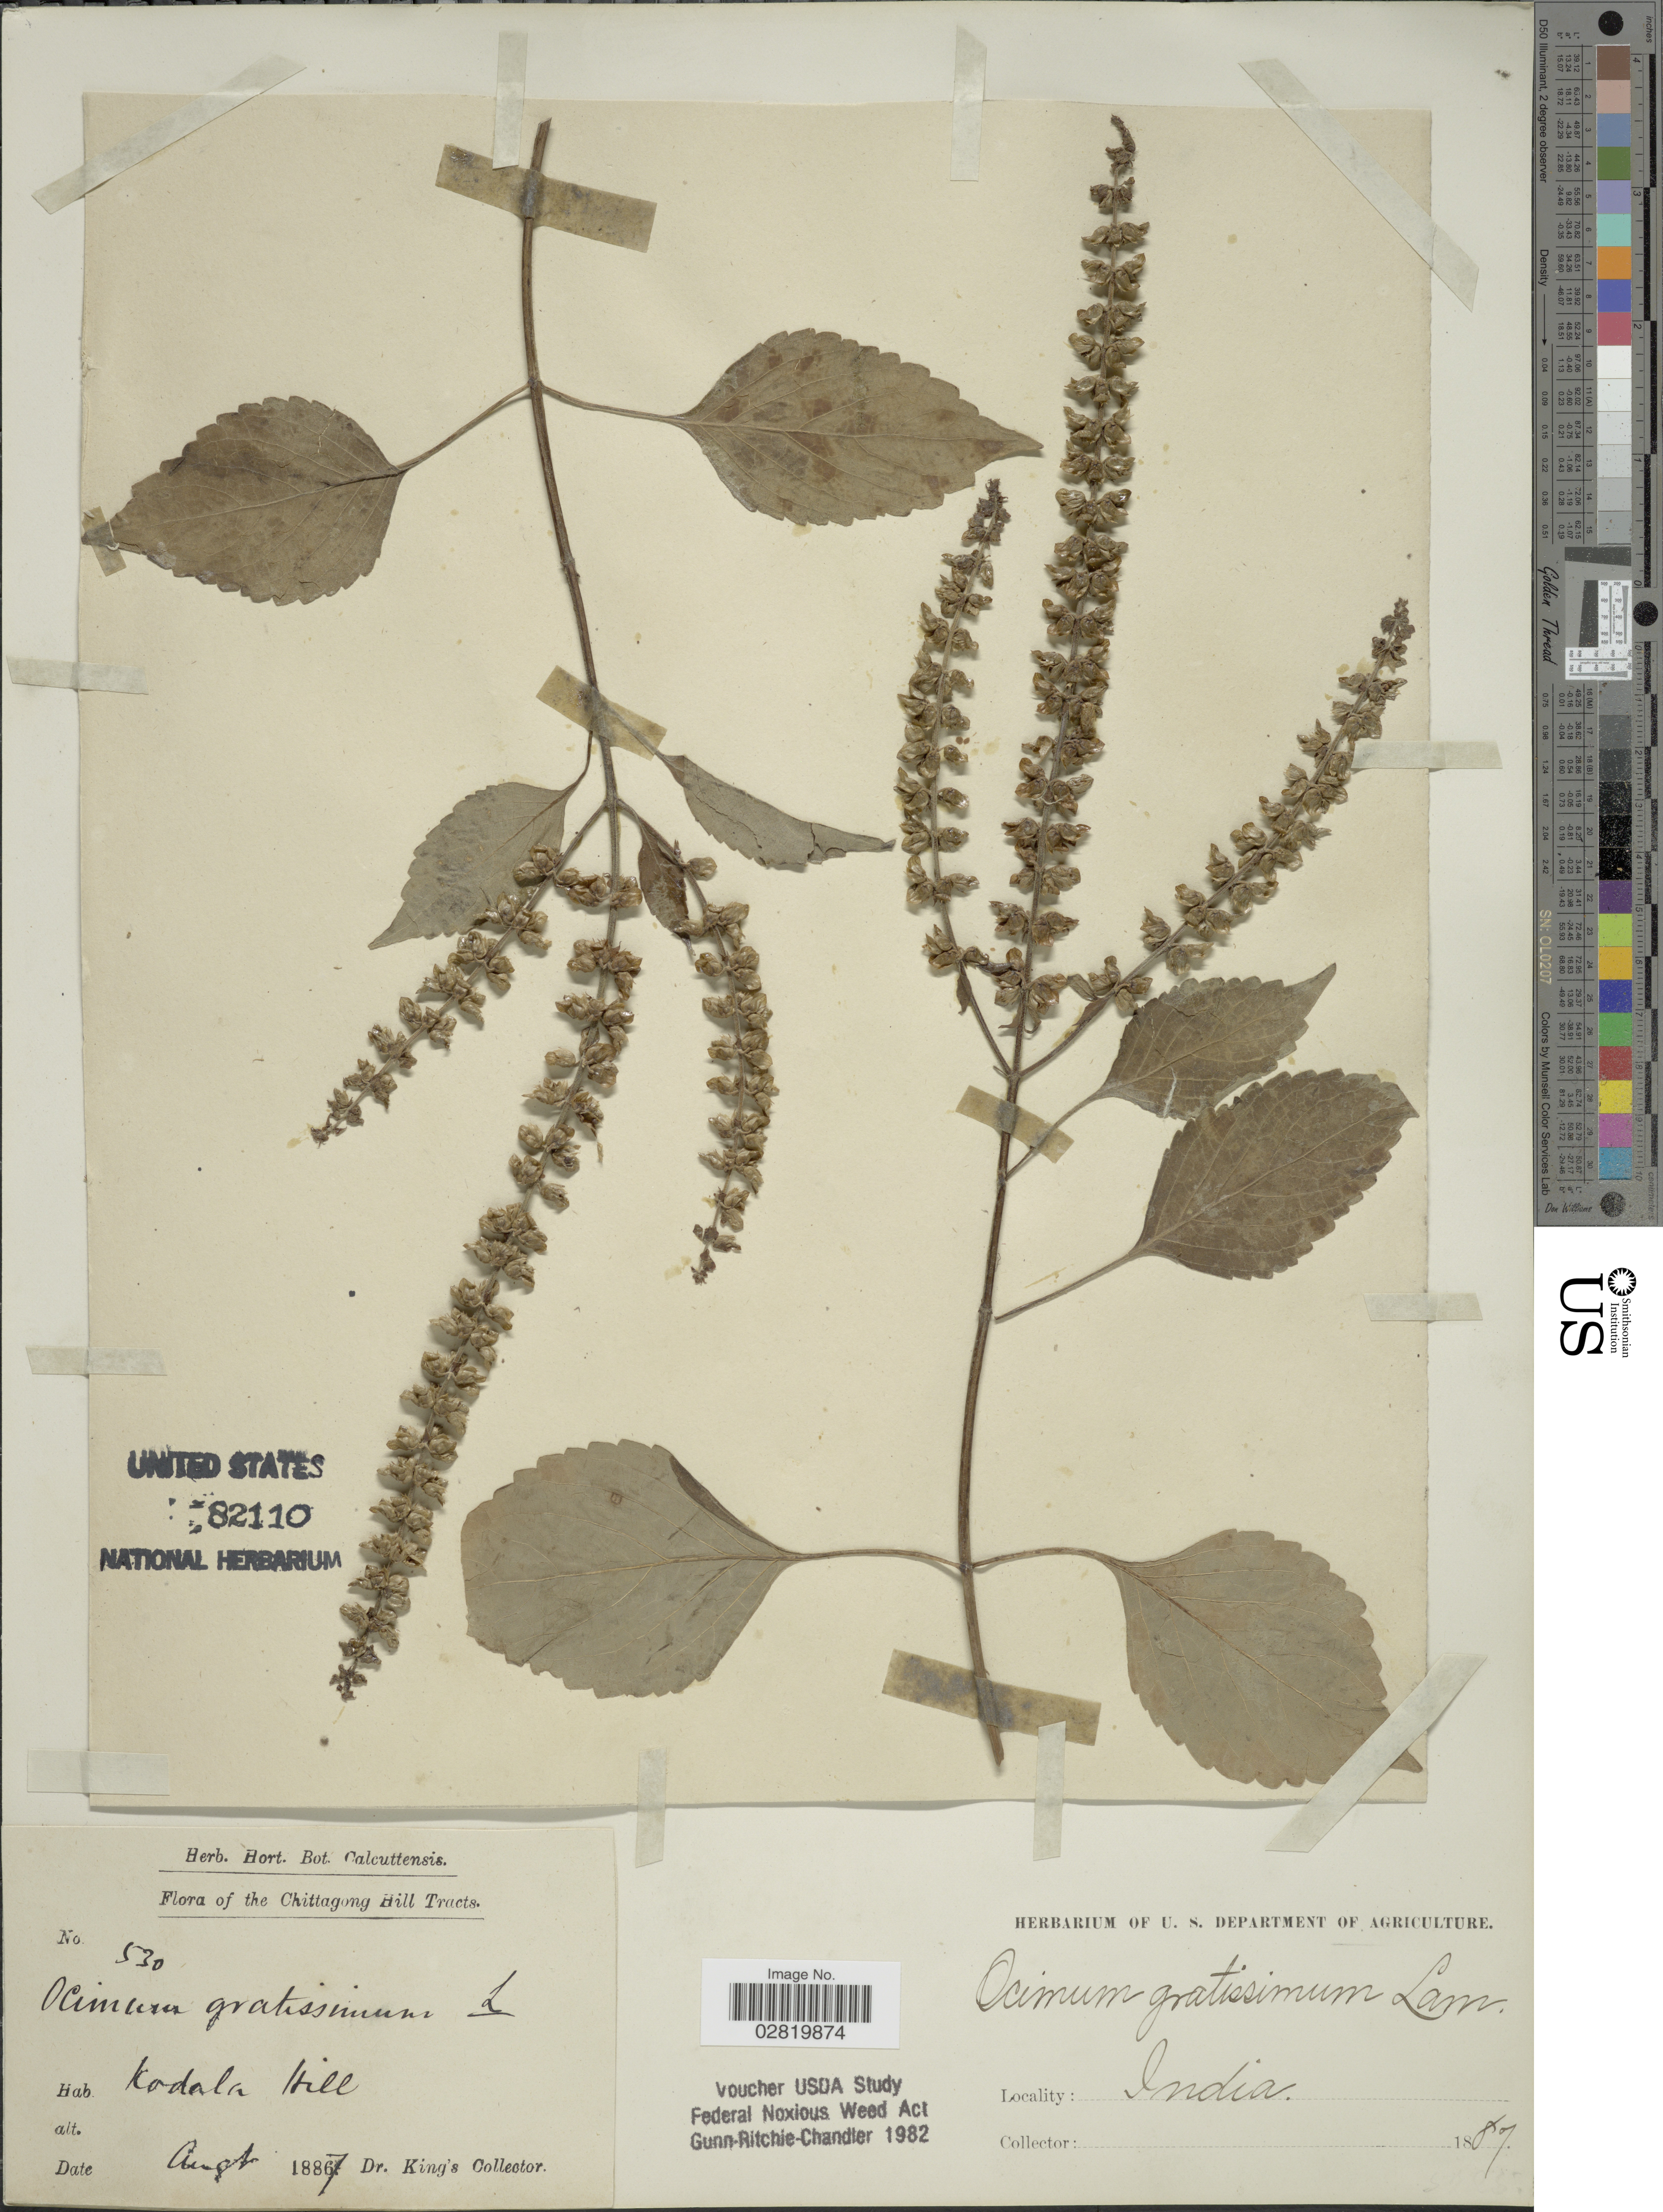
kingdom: Plantae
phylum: Tracheophyta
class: Magnoliopsida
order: Lamiales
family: Lamiaceae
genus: Ocimum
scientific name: Ocimum gratissimum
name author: L.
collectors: Dr. King's collector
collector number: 530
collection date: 1887-08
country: India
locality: The Chittagong Hill Tracts, Kodala Hill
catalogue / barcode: US 82110